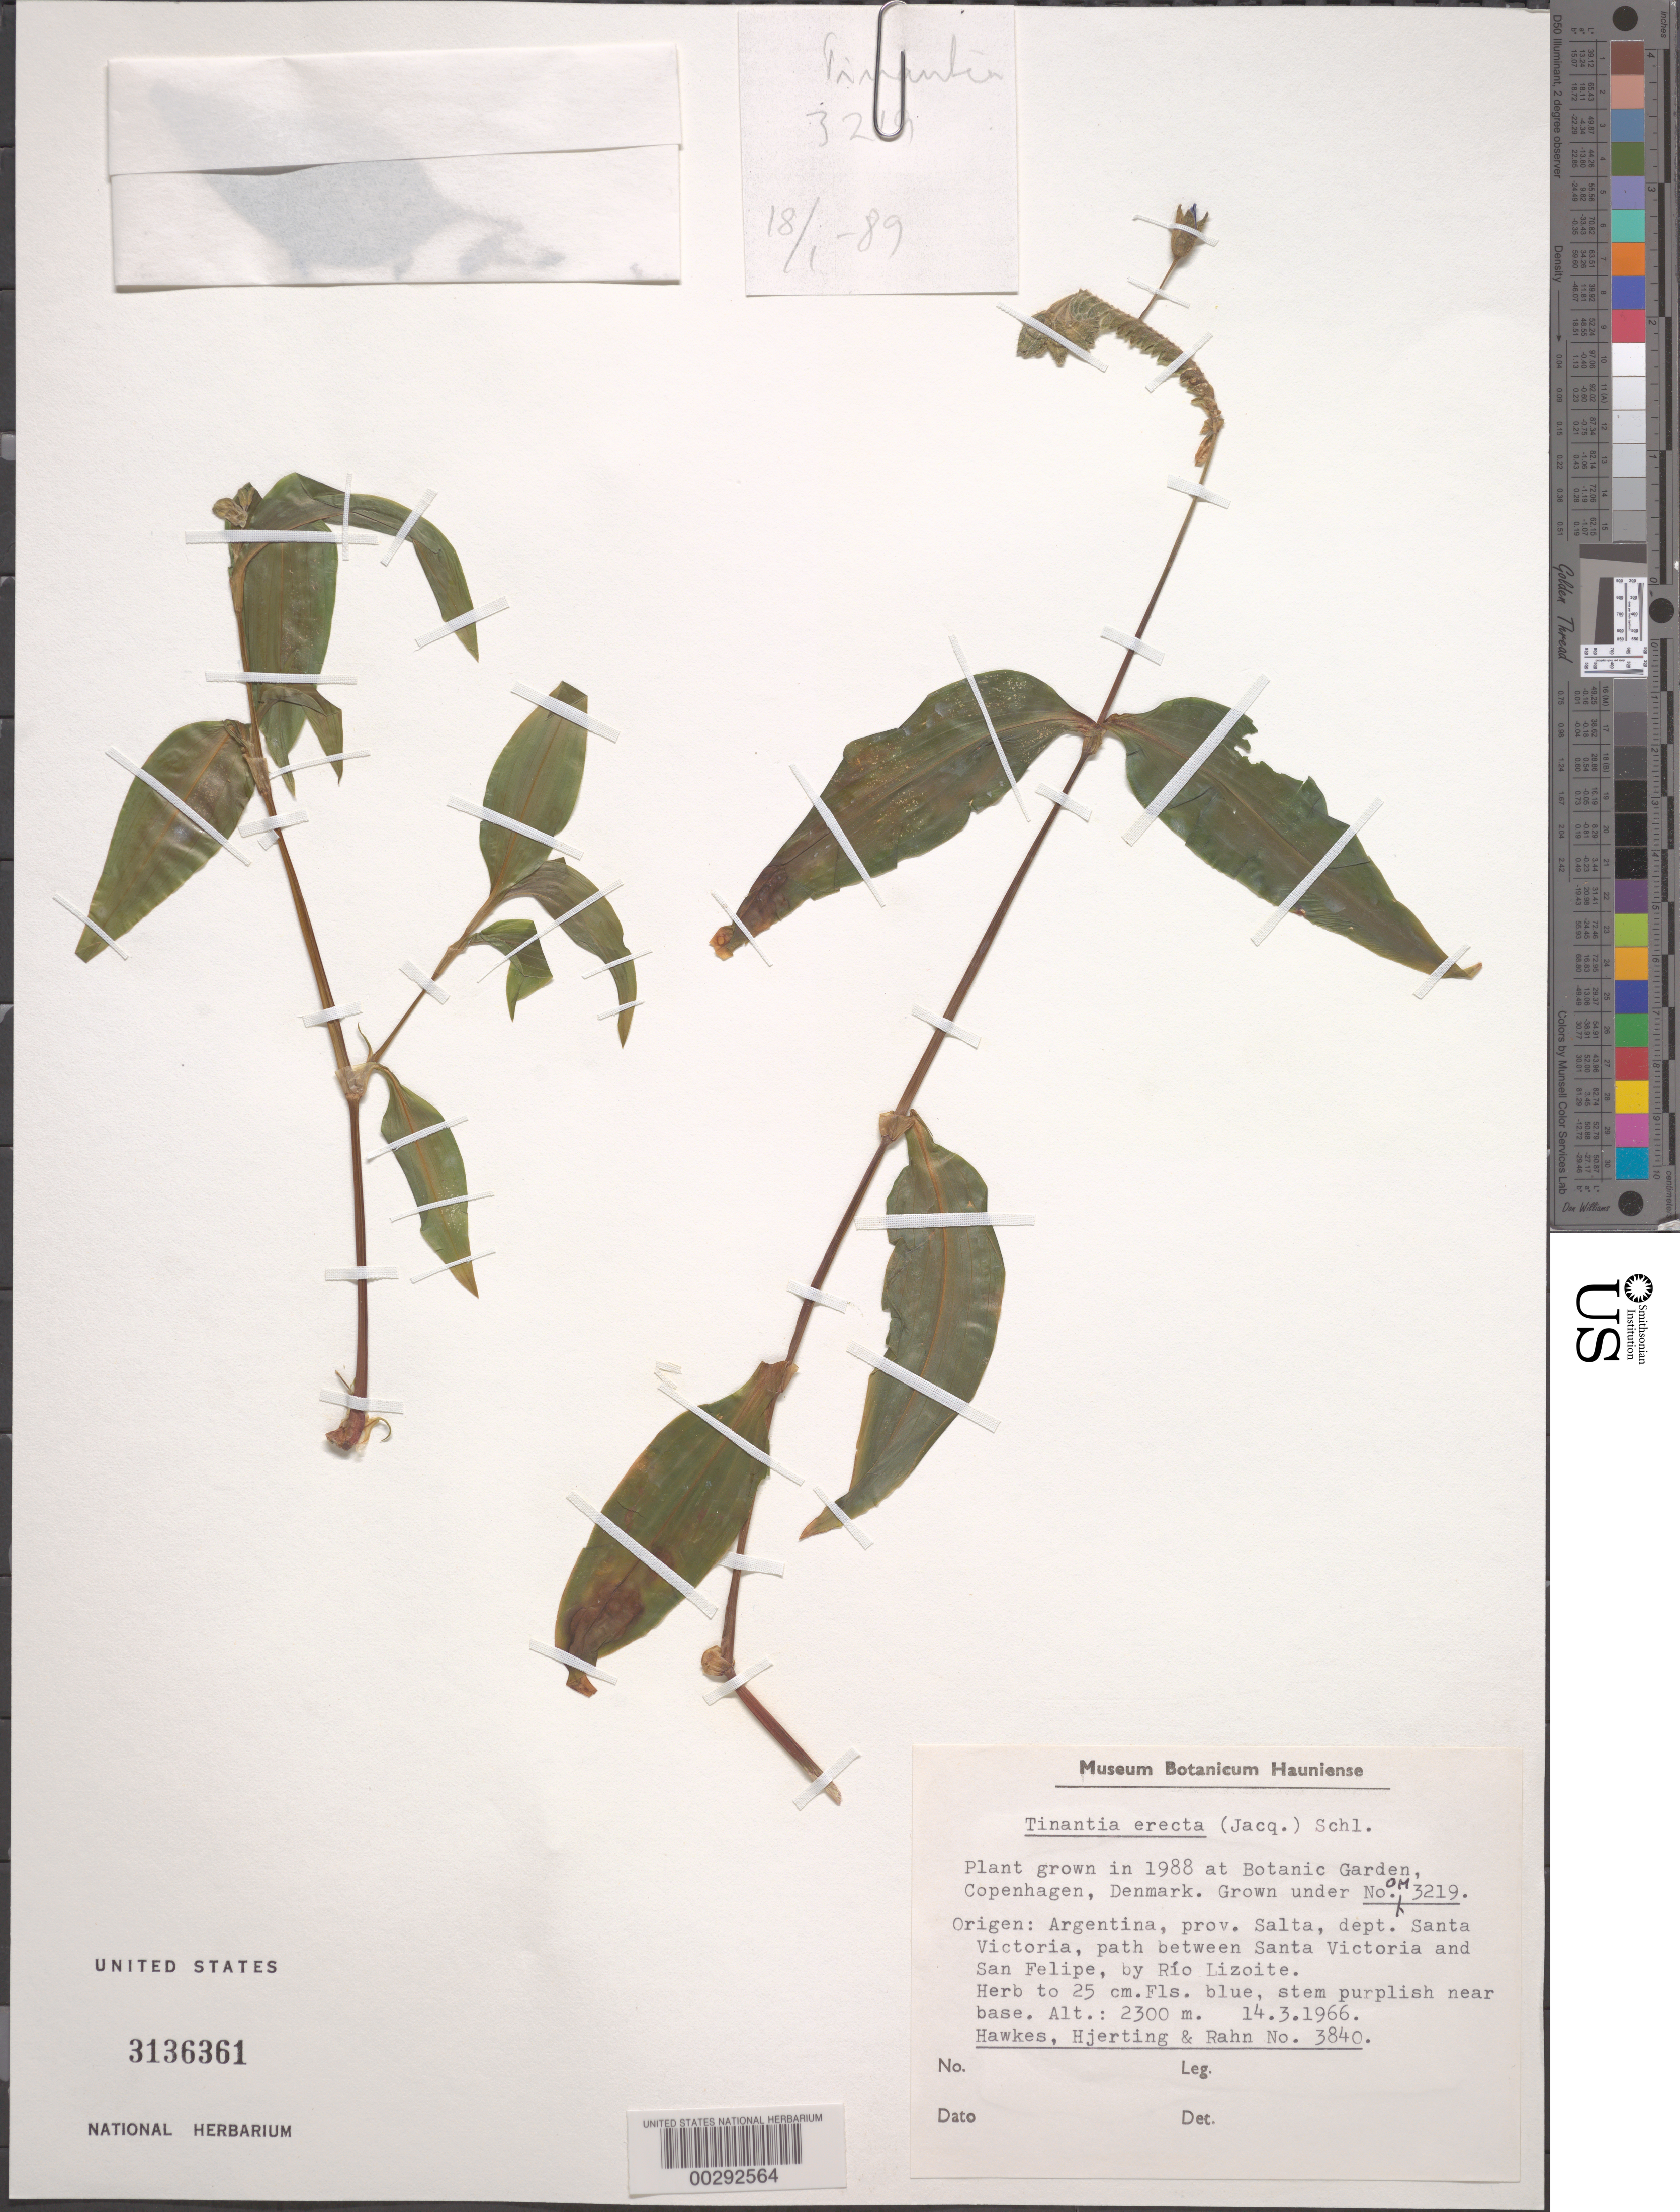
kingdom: Plantae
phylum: Tracheophyta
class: Liliopsida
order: Commelinales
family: Commelinaceae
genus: Tinantia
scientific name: Tinantia erecta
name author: (Jacq.) Fenzl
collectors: J. Hawkes, J. P. Hjerting & K. Rahn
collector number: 3840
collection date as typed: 14 Mar 1966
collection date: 1966-03-14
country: Argentina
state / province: Salta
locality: Santa Victoria between Santa Victoria and San Felipe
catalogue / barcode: US 3136361